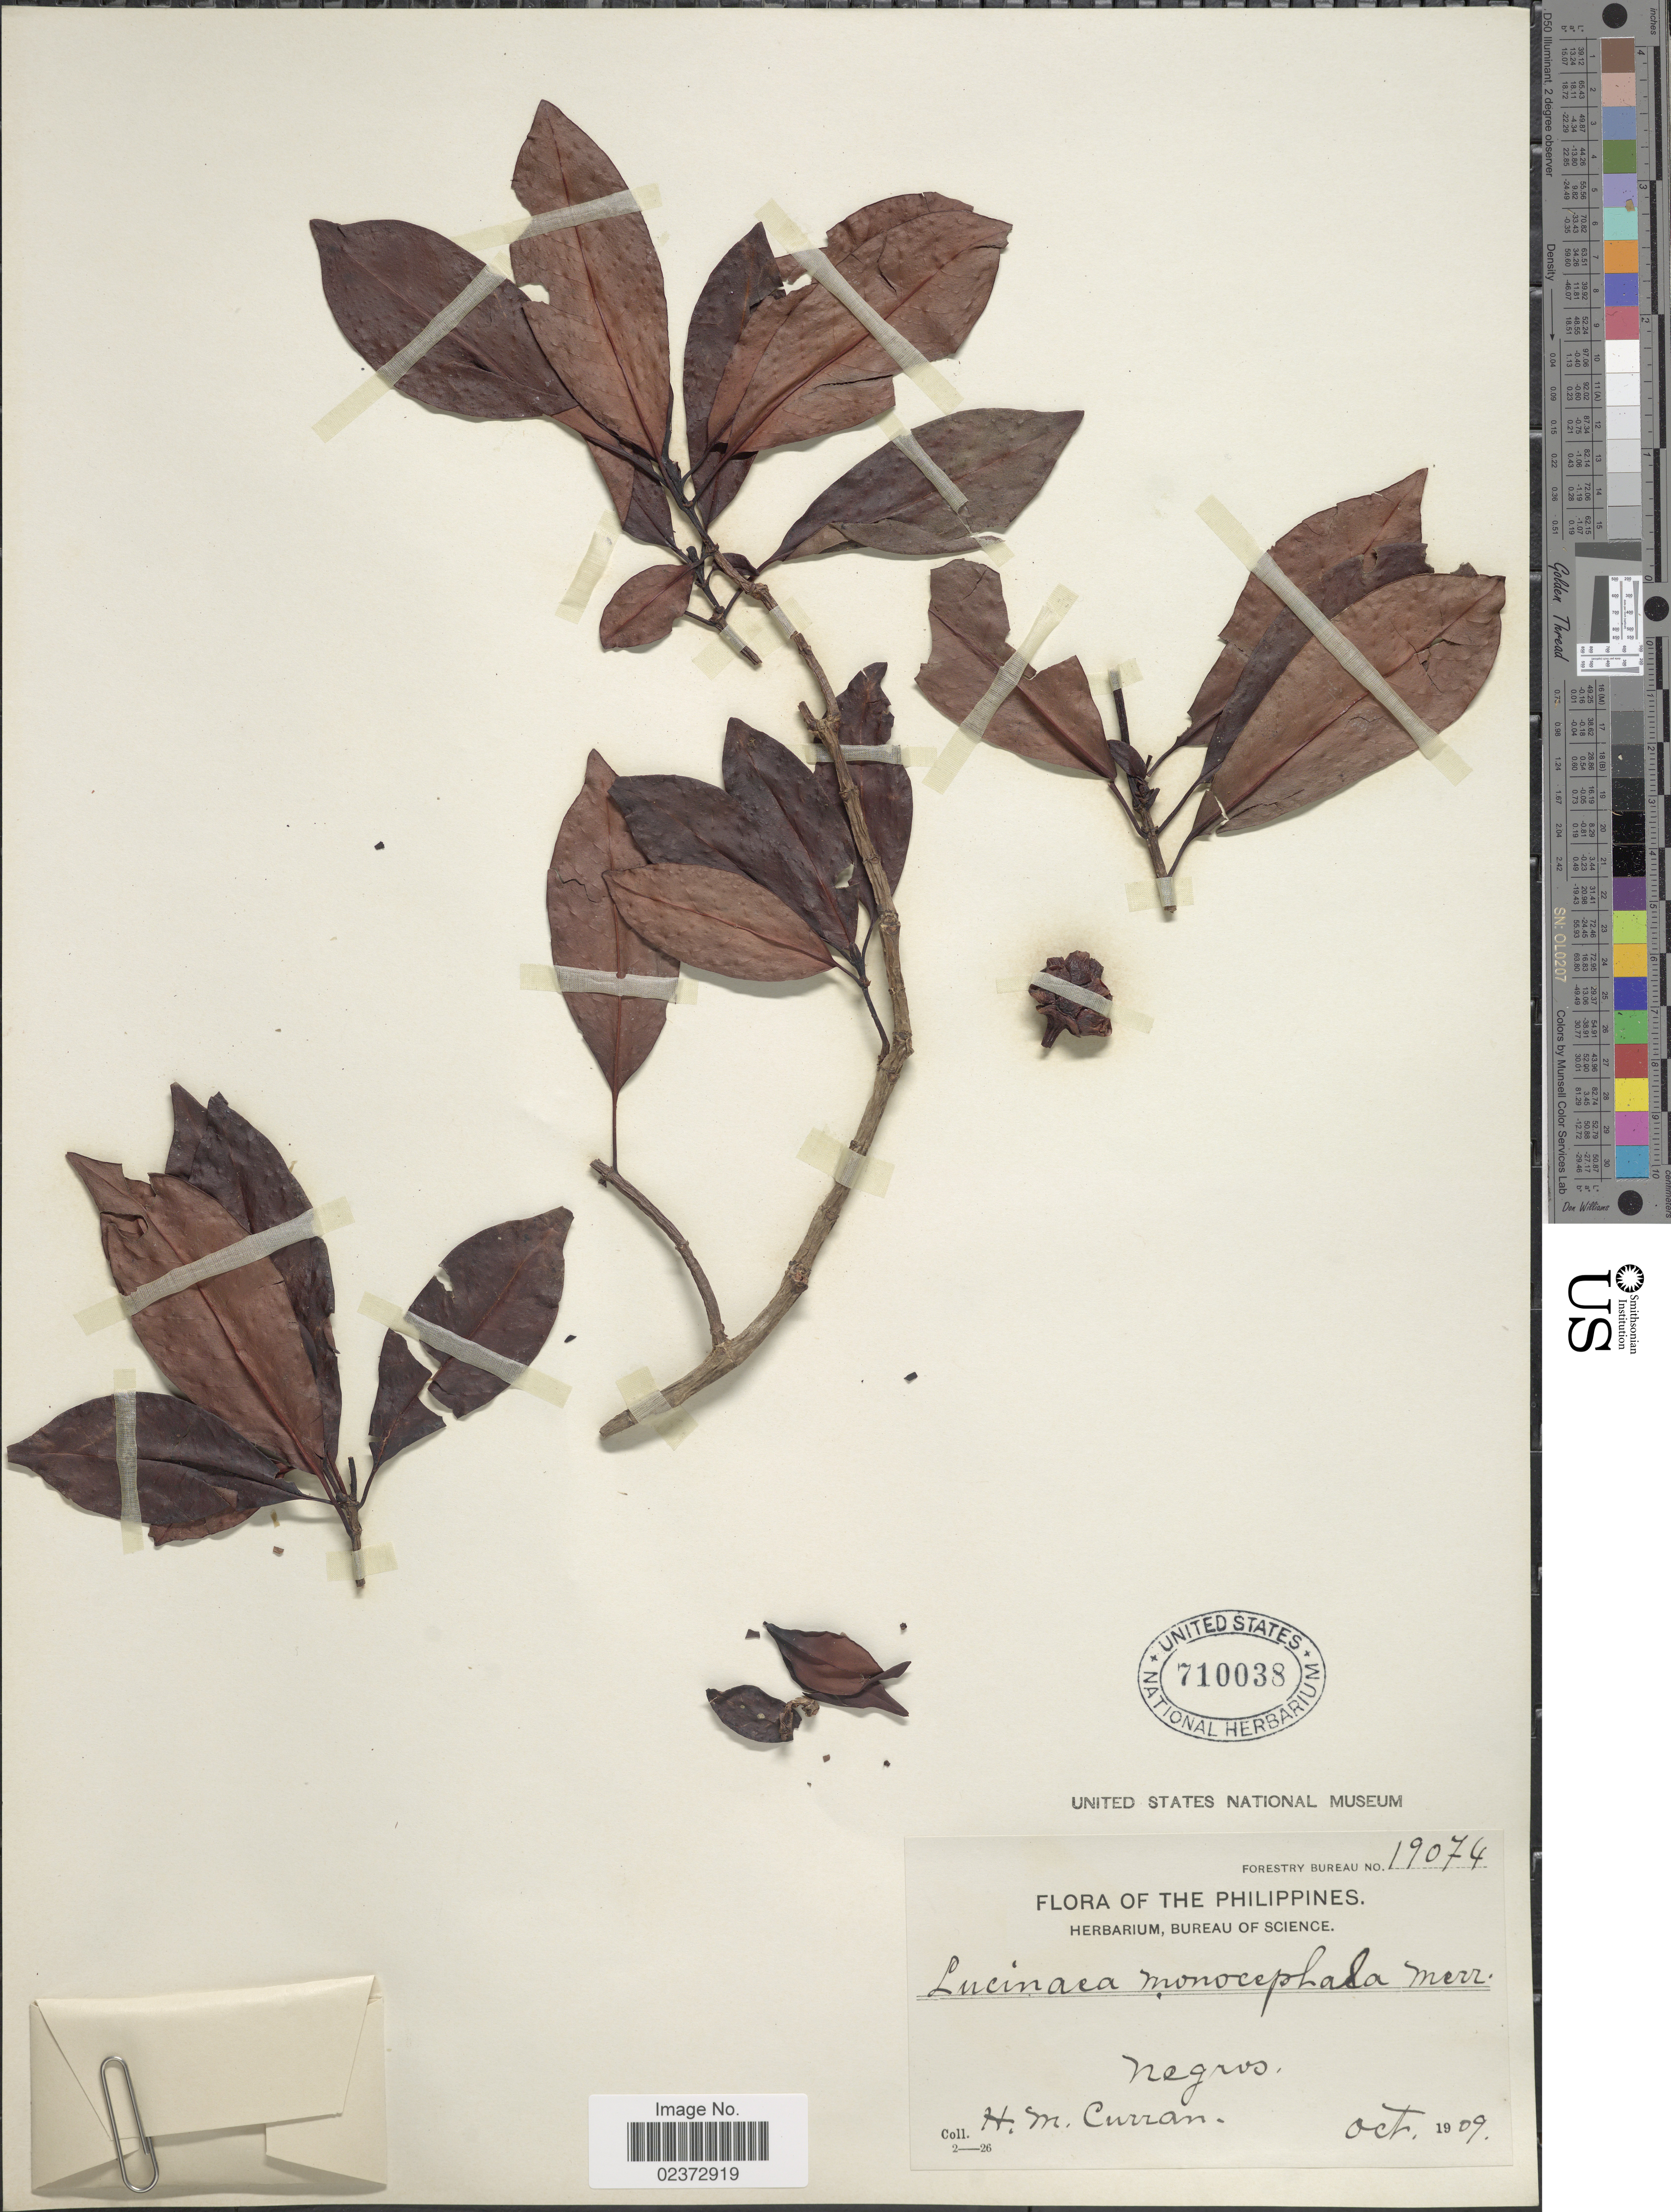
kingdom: Plantae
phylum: Tracheophyta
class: Magnoliopsida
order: Gentianales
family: Rubiaceae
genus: Schradera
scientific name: Schradera monocephala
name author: (Merr.) Puff et al.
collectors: H. M. Curran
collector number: Forestry Bureau 19074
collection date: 1909-10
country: Philippines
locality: Negros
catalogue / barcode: US 710038